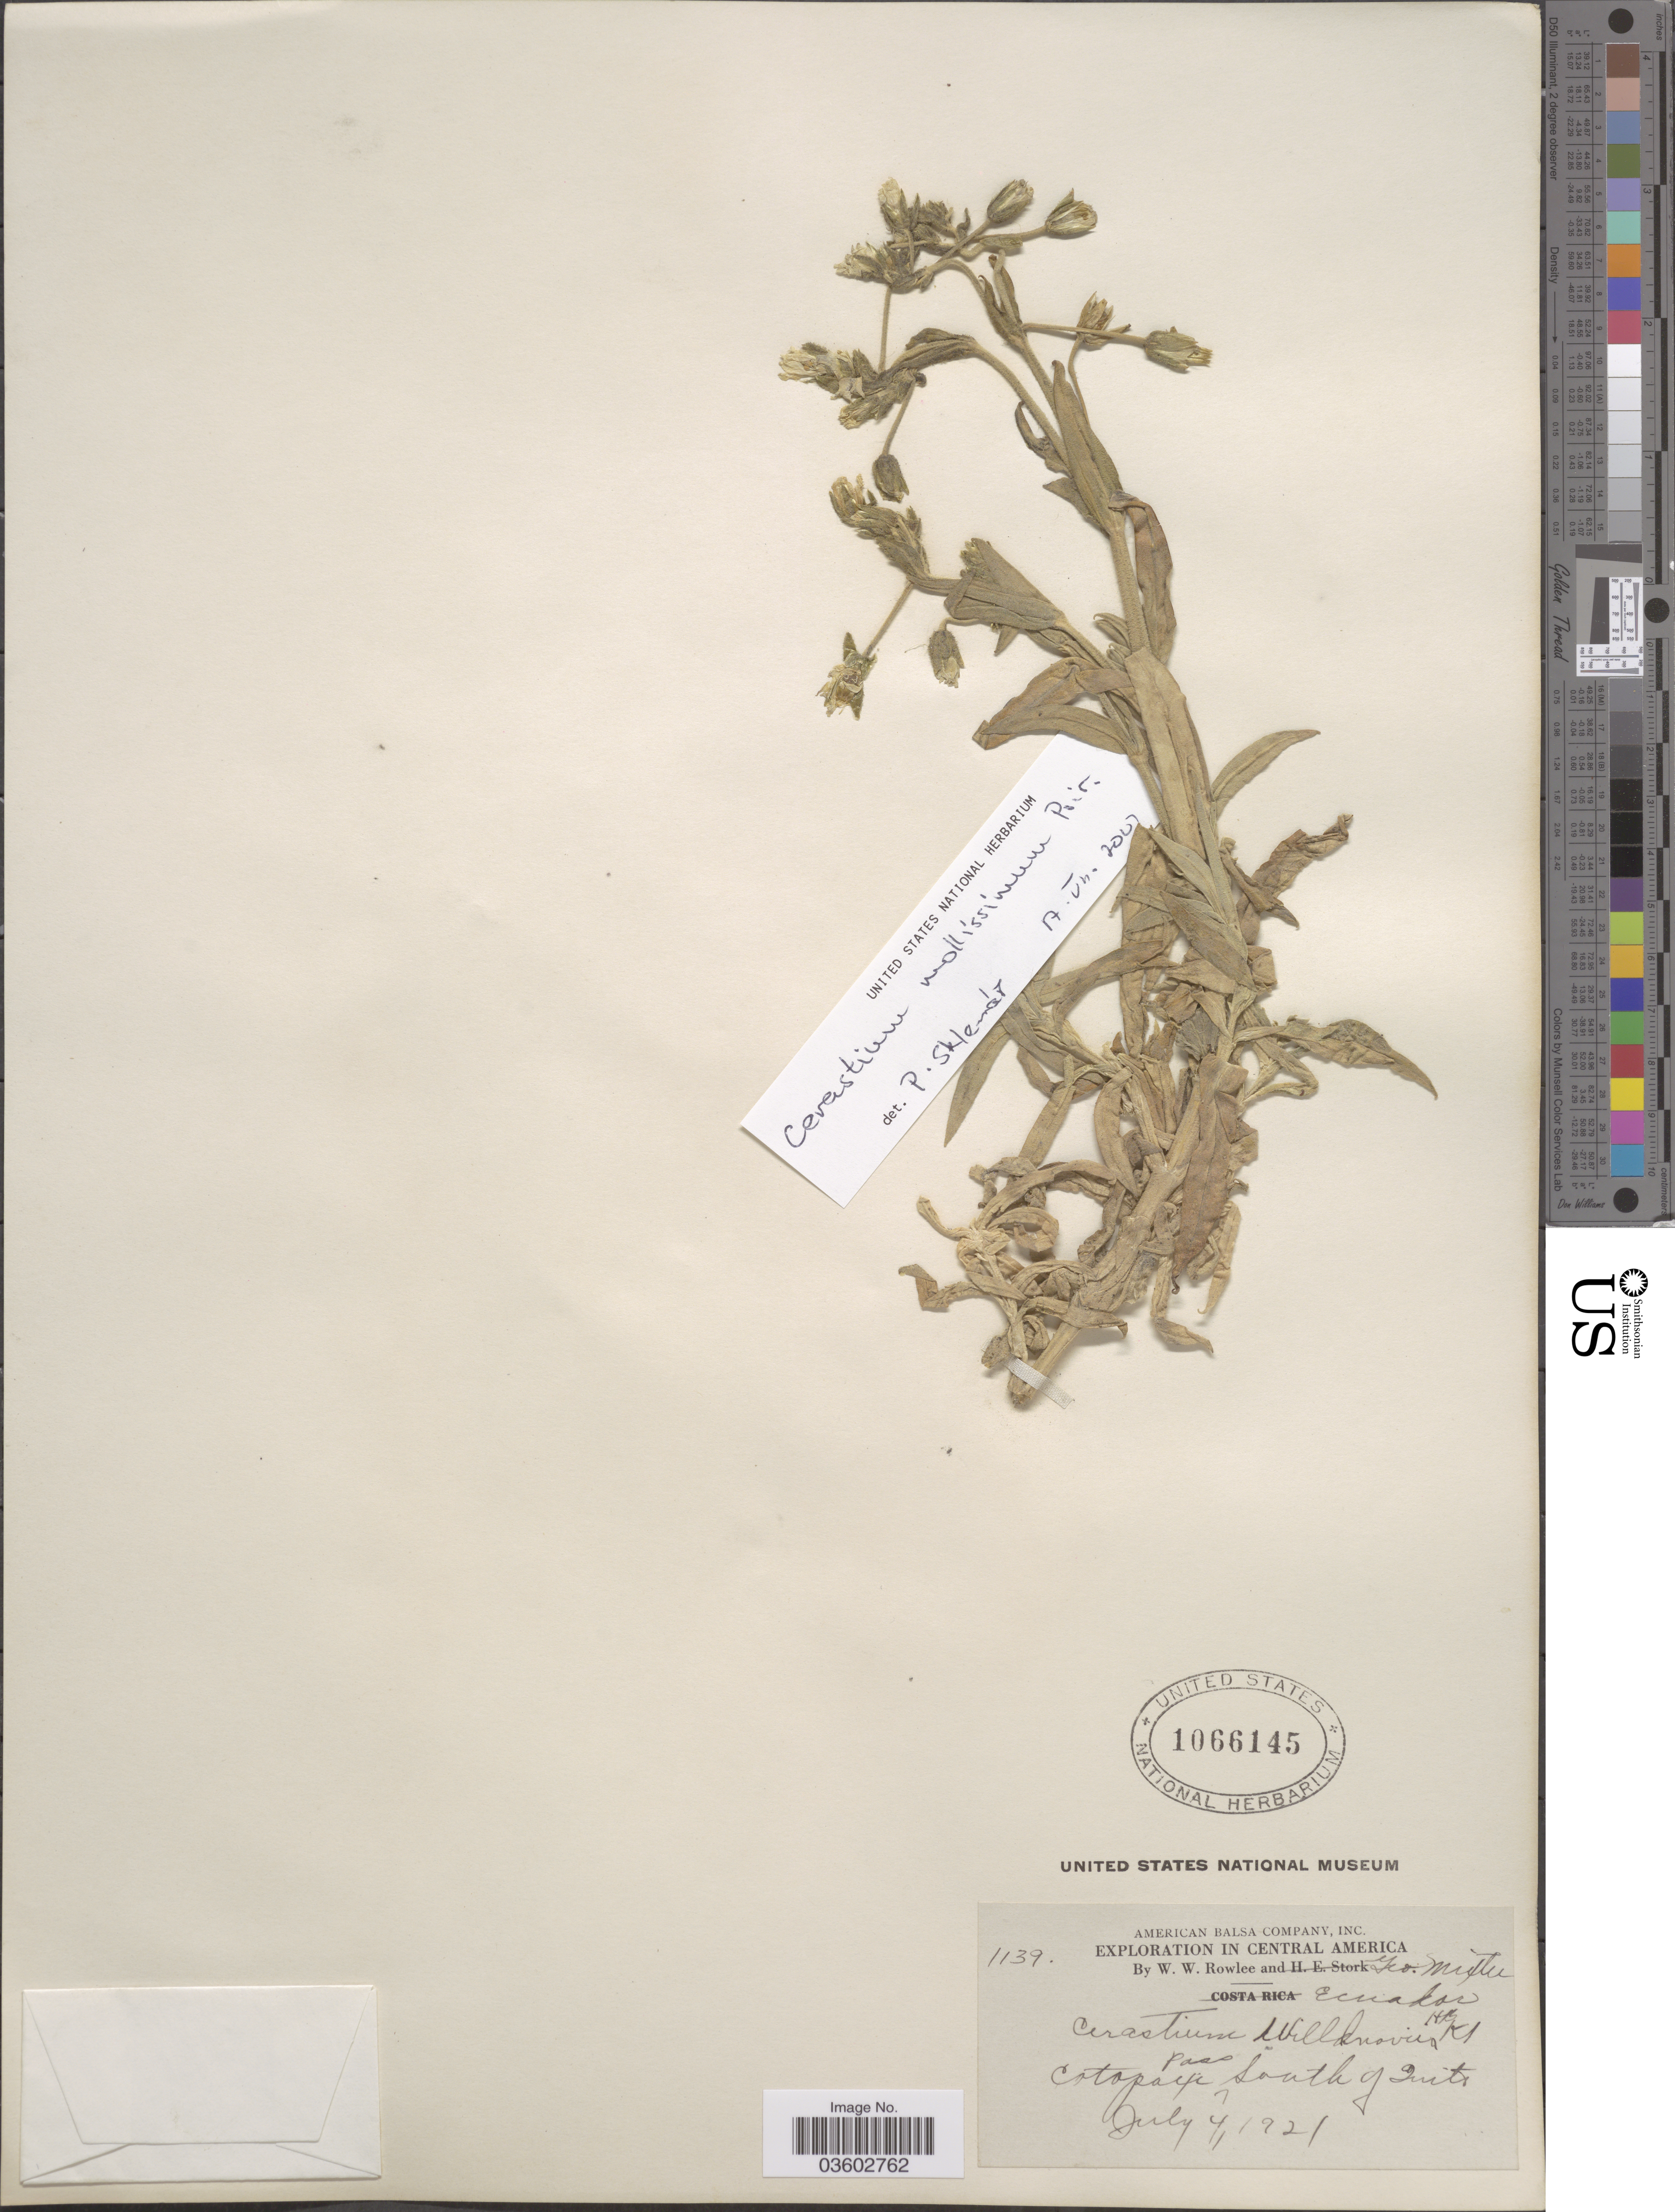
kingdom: Plantae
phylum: Tracheophyta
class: Magnoliopsida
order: Caryophyllales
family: Caryophyllaceae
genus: Cerastium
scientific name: Cerastium willdenowii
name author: Kunth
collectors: W. W. Rowlee & G. Smith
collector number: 1139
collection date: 1921-07-04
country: Ecuador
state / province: Cotopaxi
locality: South of Quito.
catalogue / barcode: US 1066145